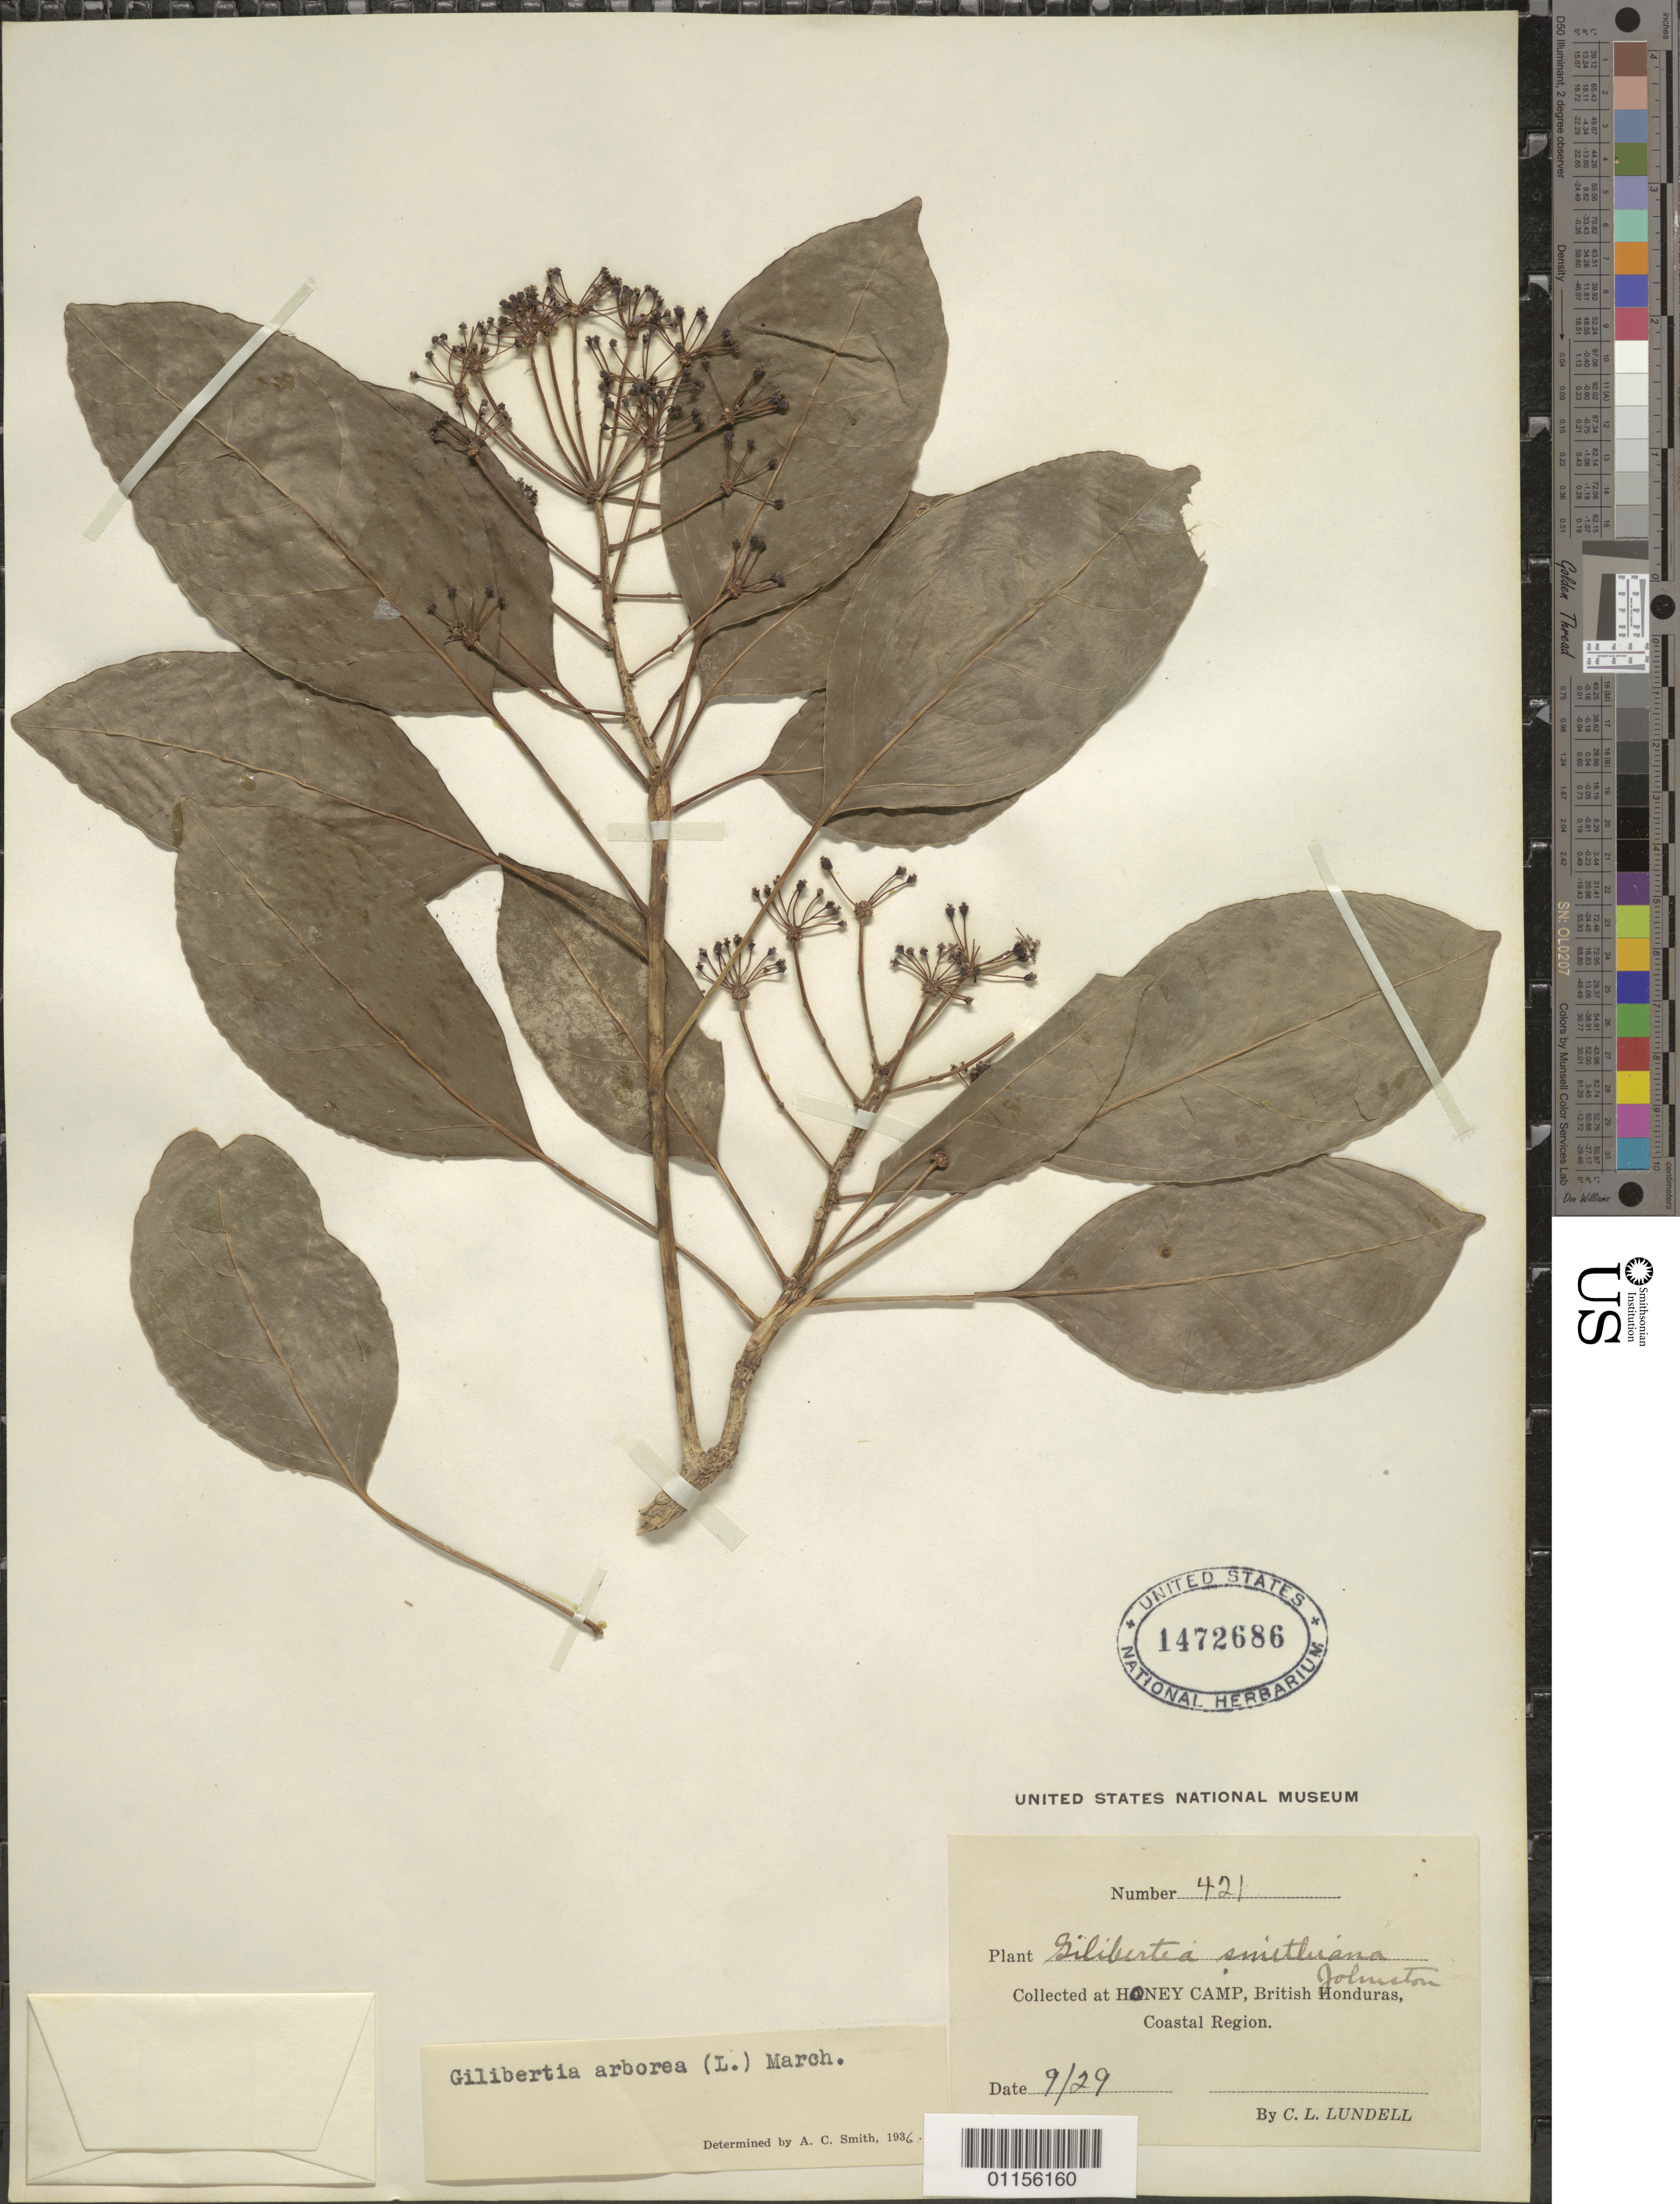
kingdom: Plantae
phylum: Tracheophyta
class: Magnoliopsida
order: Apiales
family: Araliaceae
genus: Dendropanax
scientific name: Dendropanax arboreus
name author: (L.) Decne. & Planch.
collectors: C. L. Lundell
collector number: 421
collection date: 1936-09-29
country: Belize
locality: Honey Camp. Coastal Region.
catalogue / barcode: US 1472686